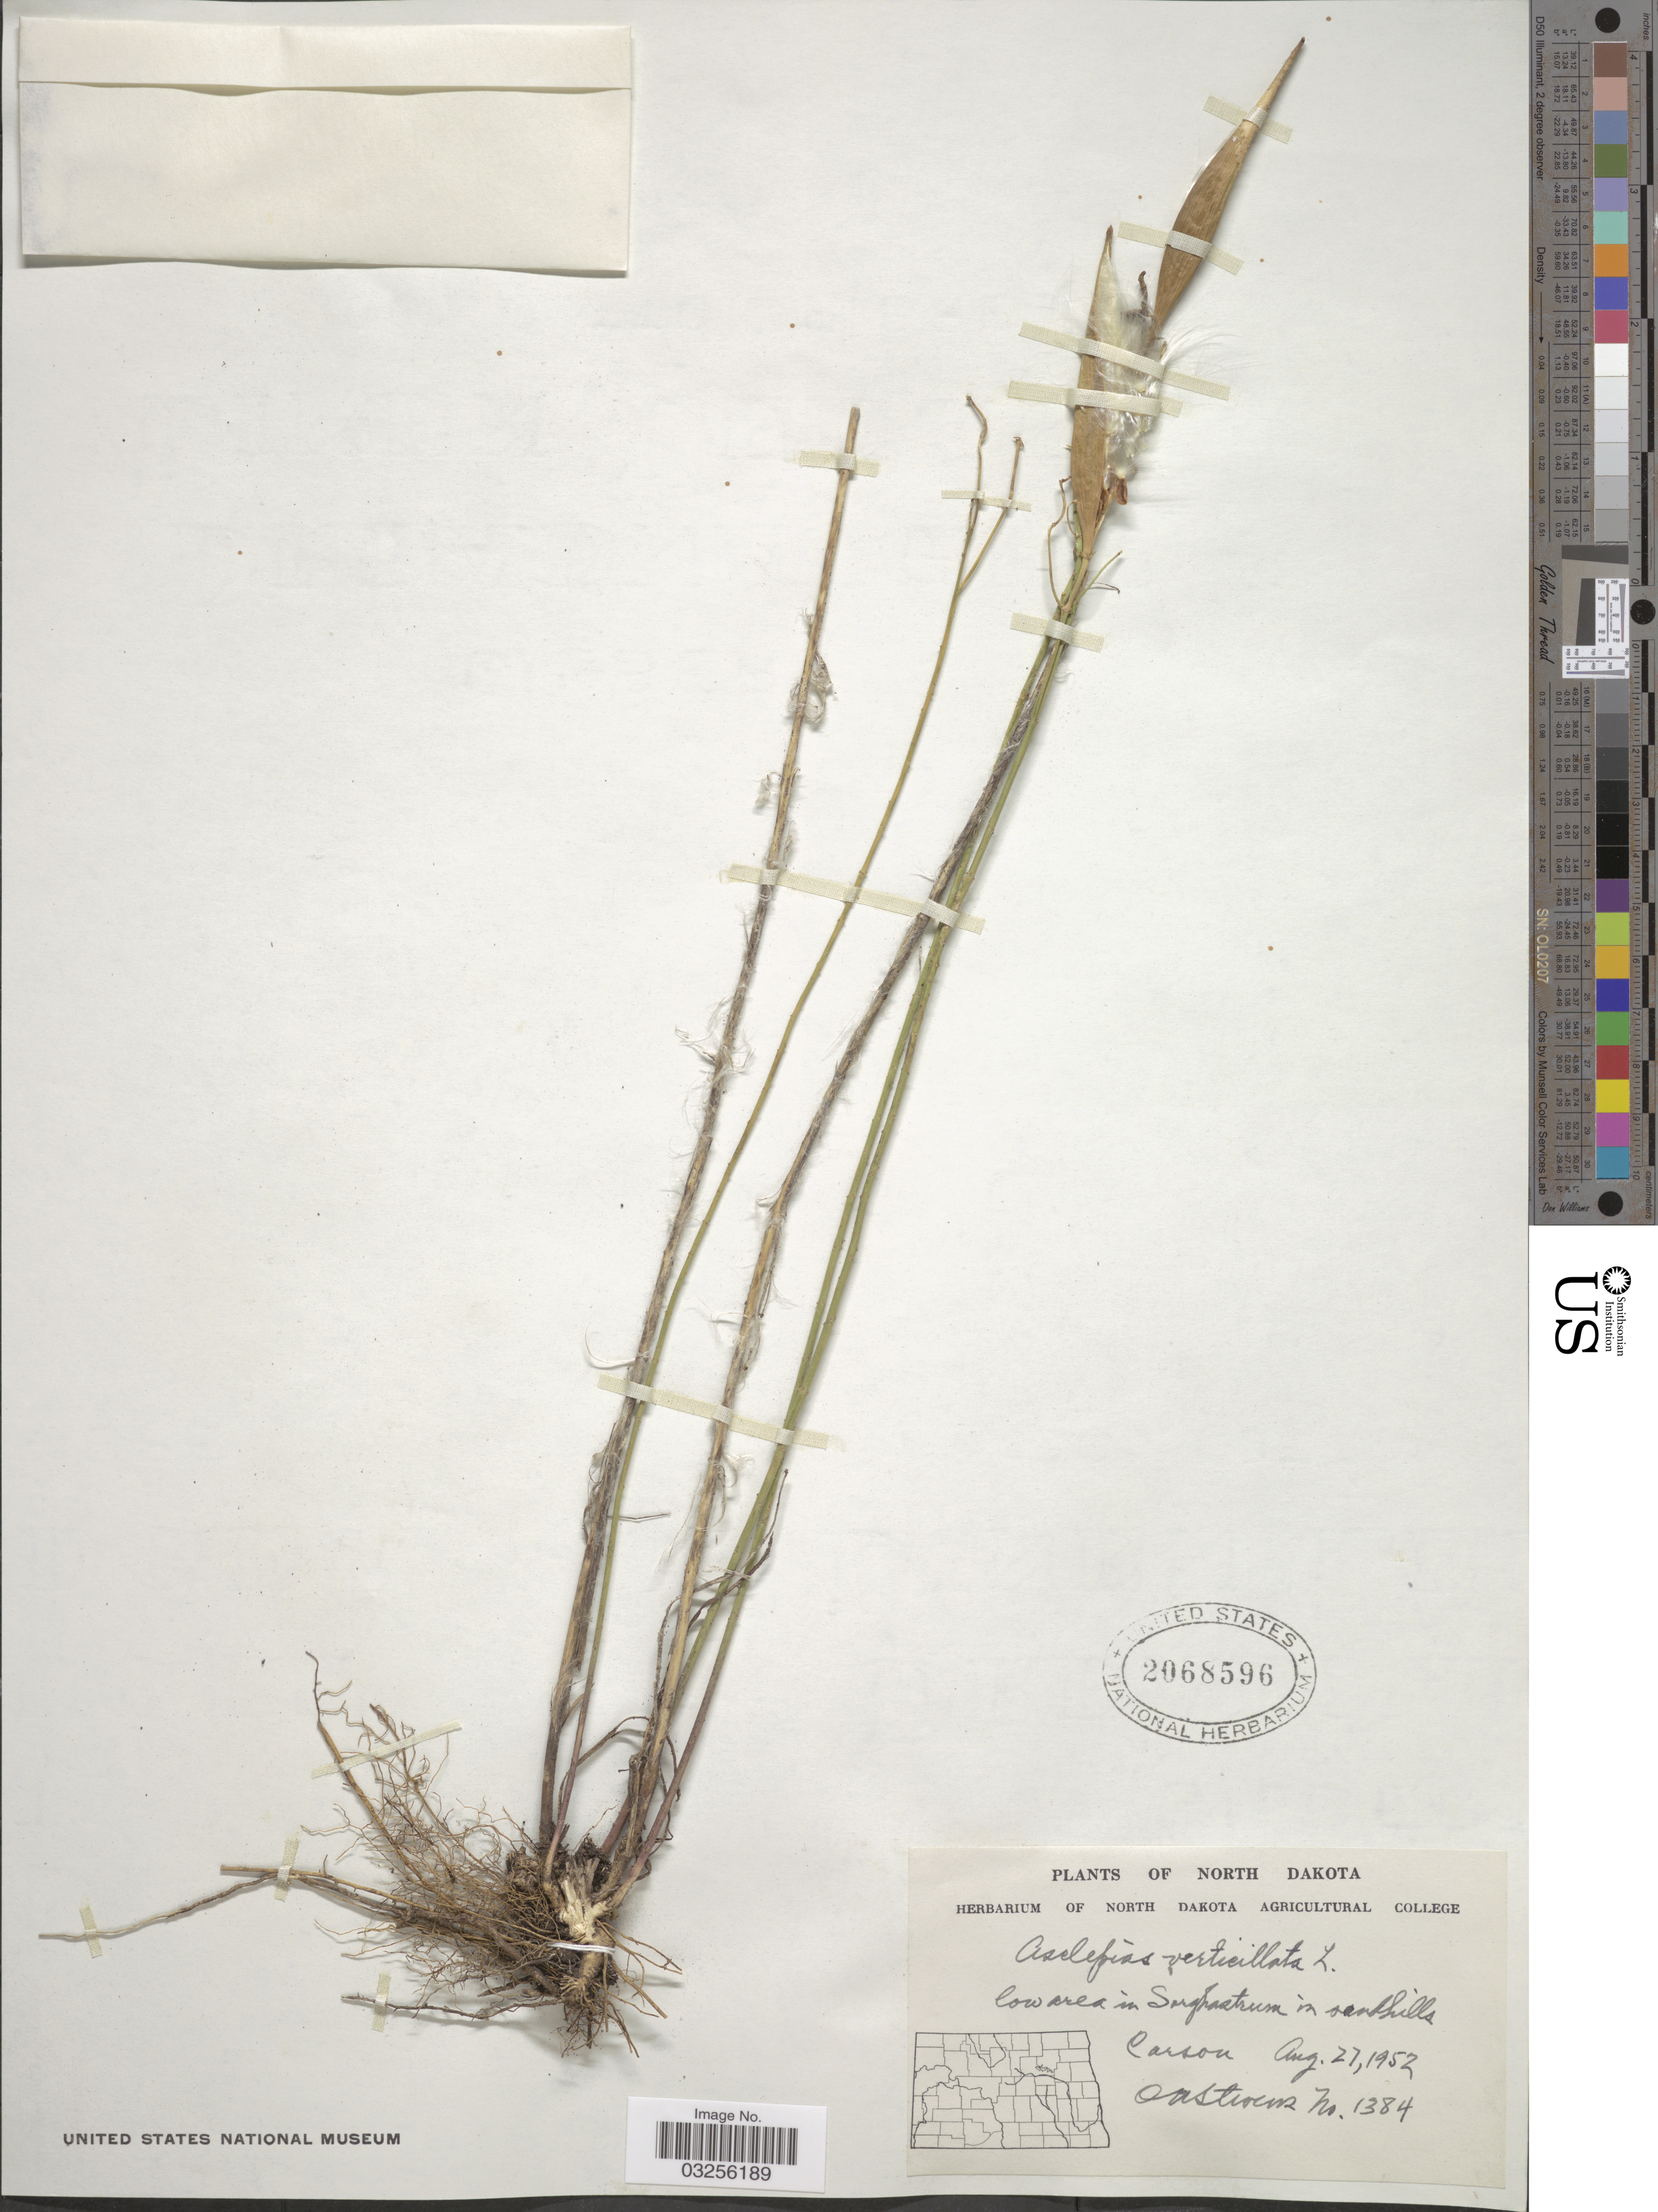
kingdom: Plantae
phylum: Tracheophyta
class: Magnoliopsida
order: Gentianales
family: Apocynaceae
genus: Asclepias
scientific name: Asclepias verticillata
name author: L.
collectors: O. A. Stevens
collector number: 1384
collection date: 1952-08-27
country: United States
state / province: North Dakota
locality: Low area in Sorghastrum in sandhills Carson.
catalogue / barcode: US 2068596